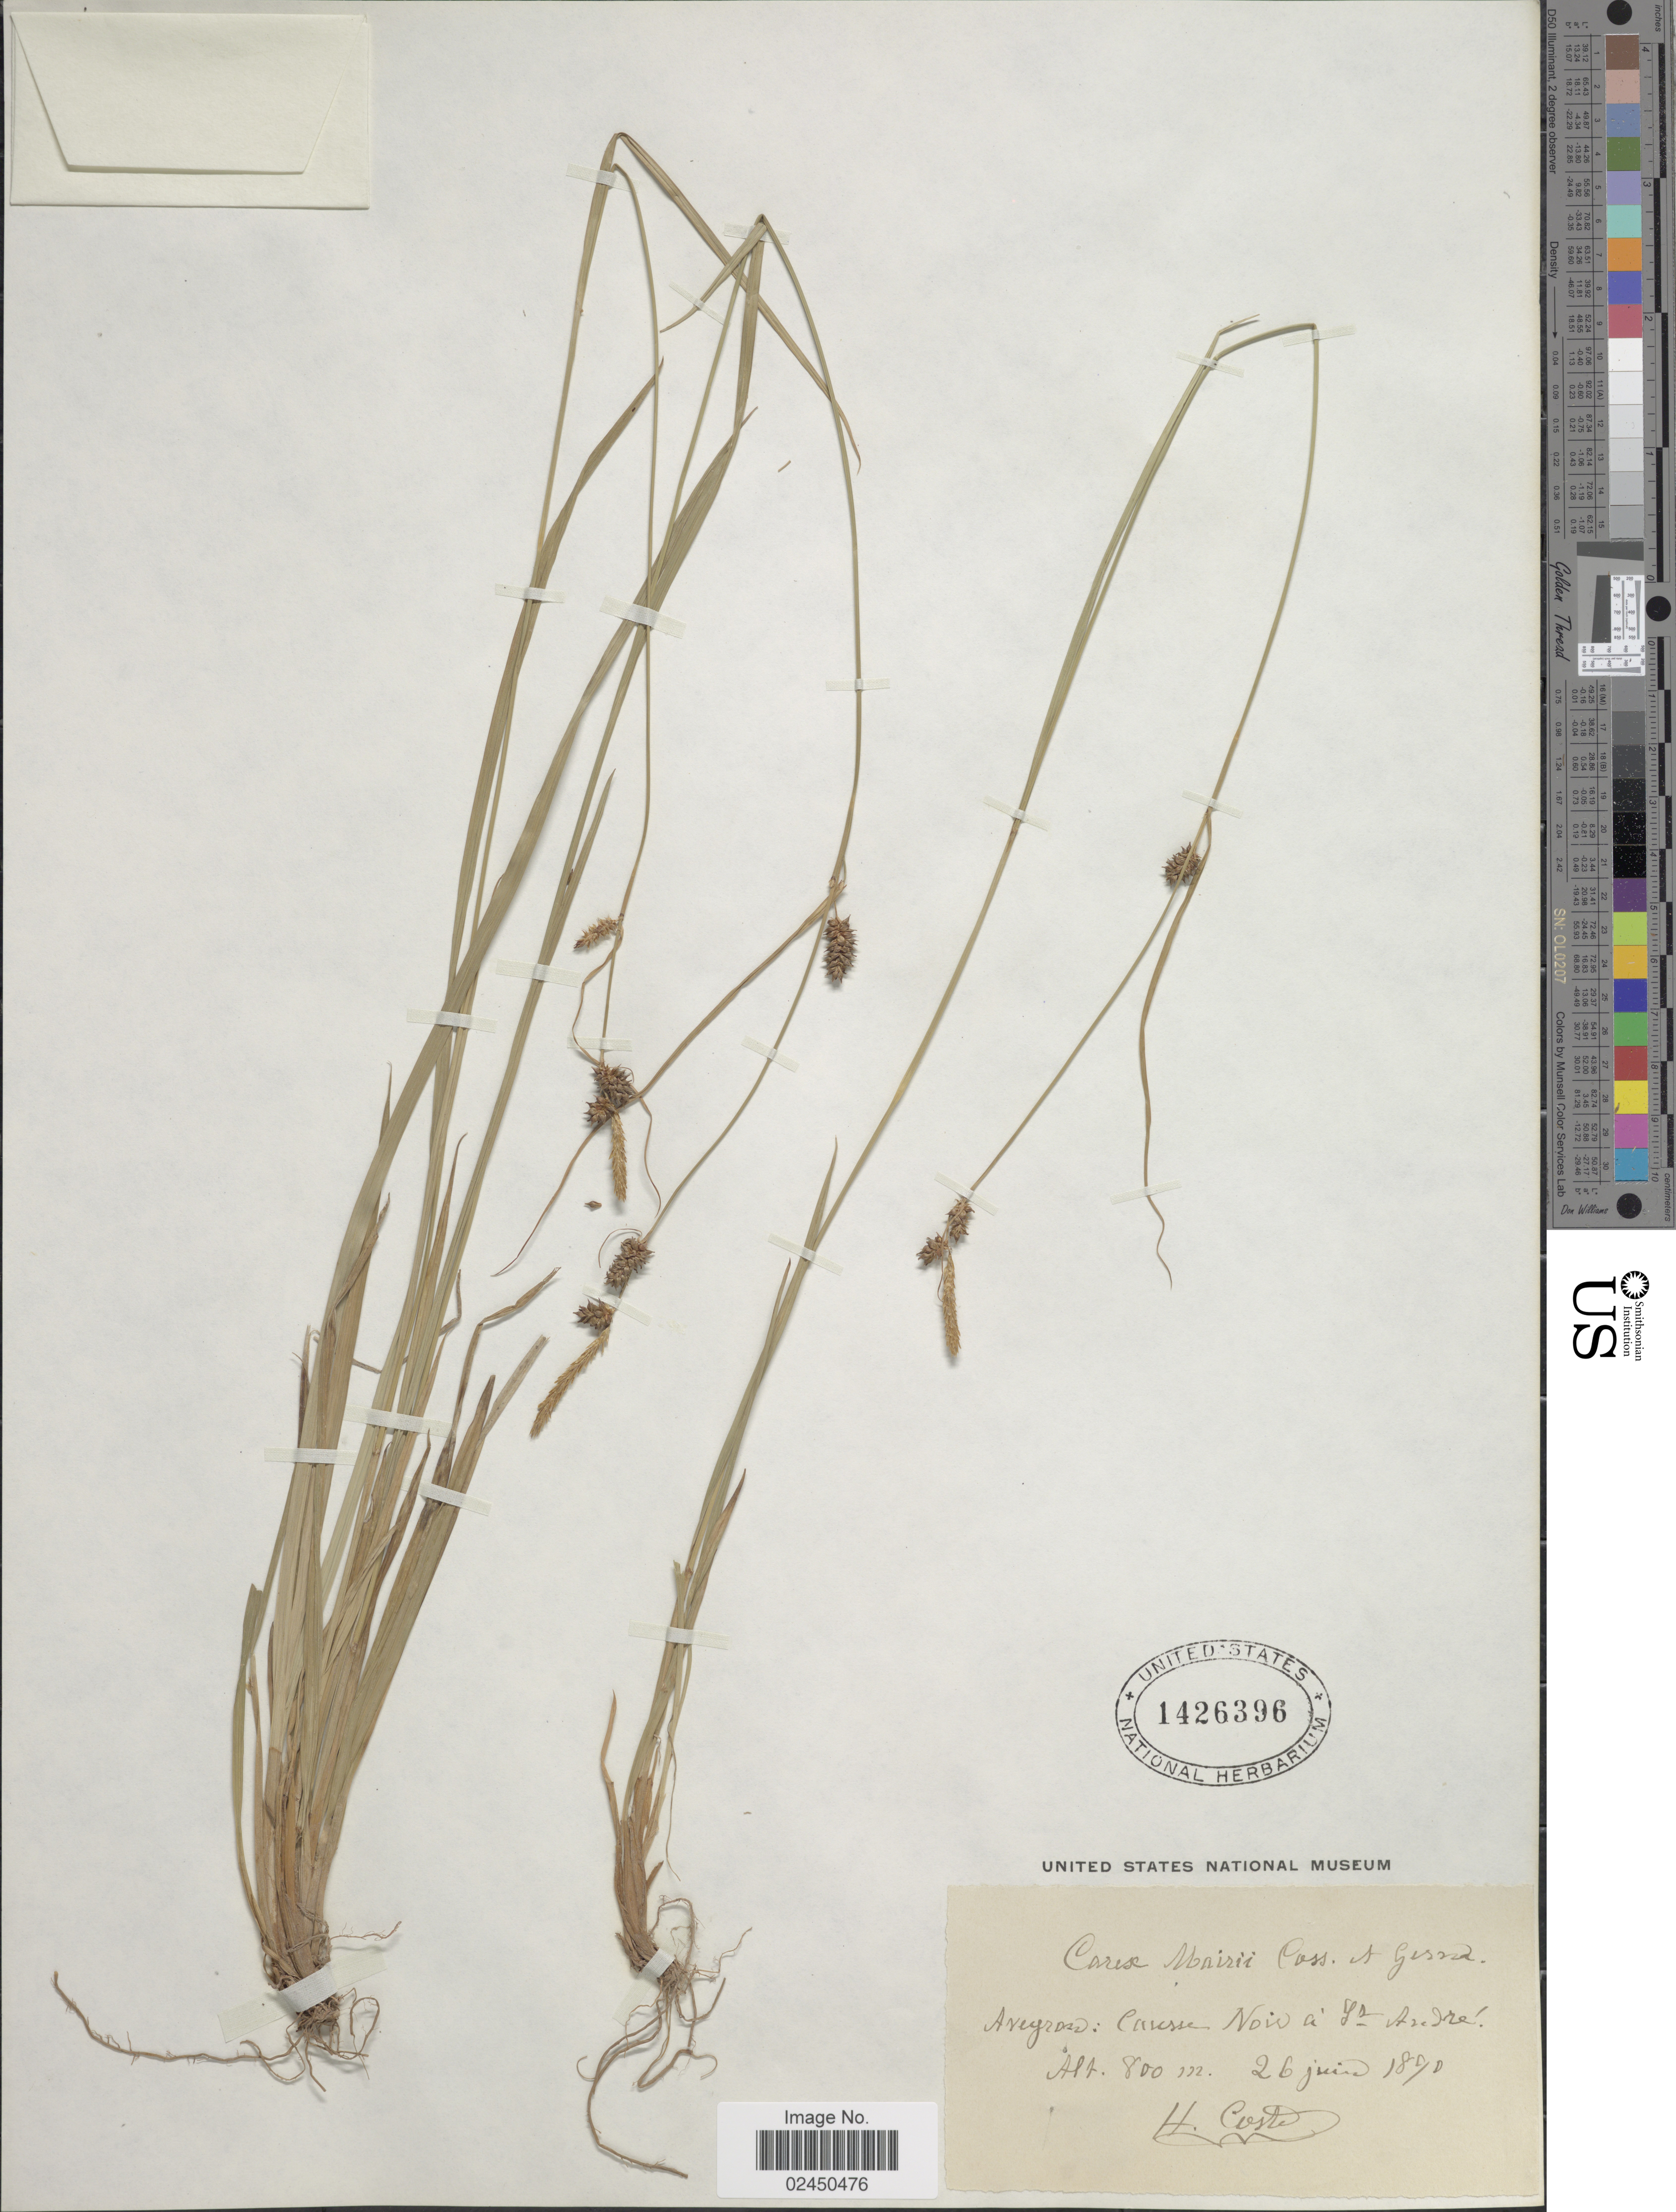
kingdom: Plantae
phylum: Tracheophyta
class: Liliopsida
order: Poales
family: Cyperaceae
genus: Carex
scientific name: Carex mairei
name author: Coss. & Germ.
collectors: H. J. Coste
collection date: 1890-06-26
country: France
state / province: Occitanie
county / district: Aveyron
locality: Caresse Noid a Gr. St. Aredre [interpreted]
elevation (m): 800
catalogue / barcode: US 1426396